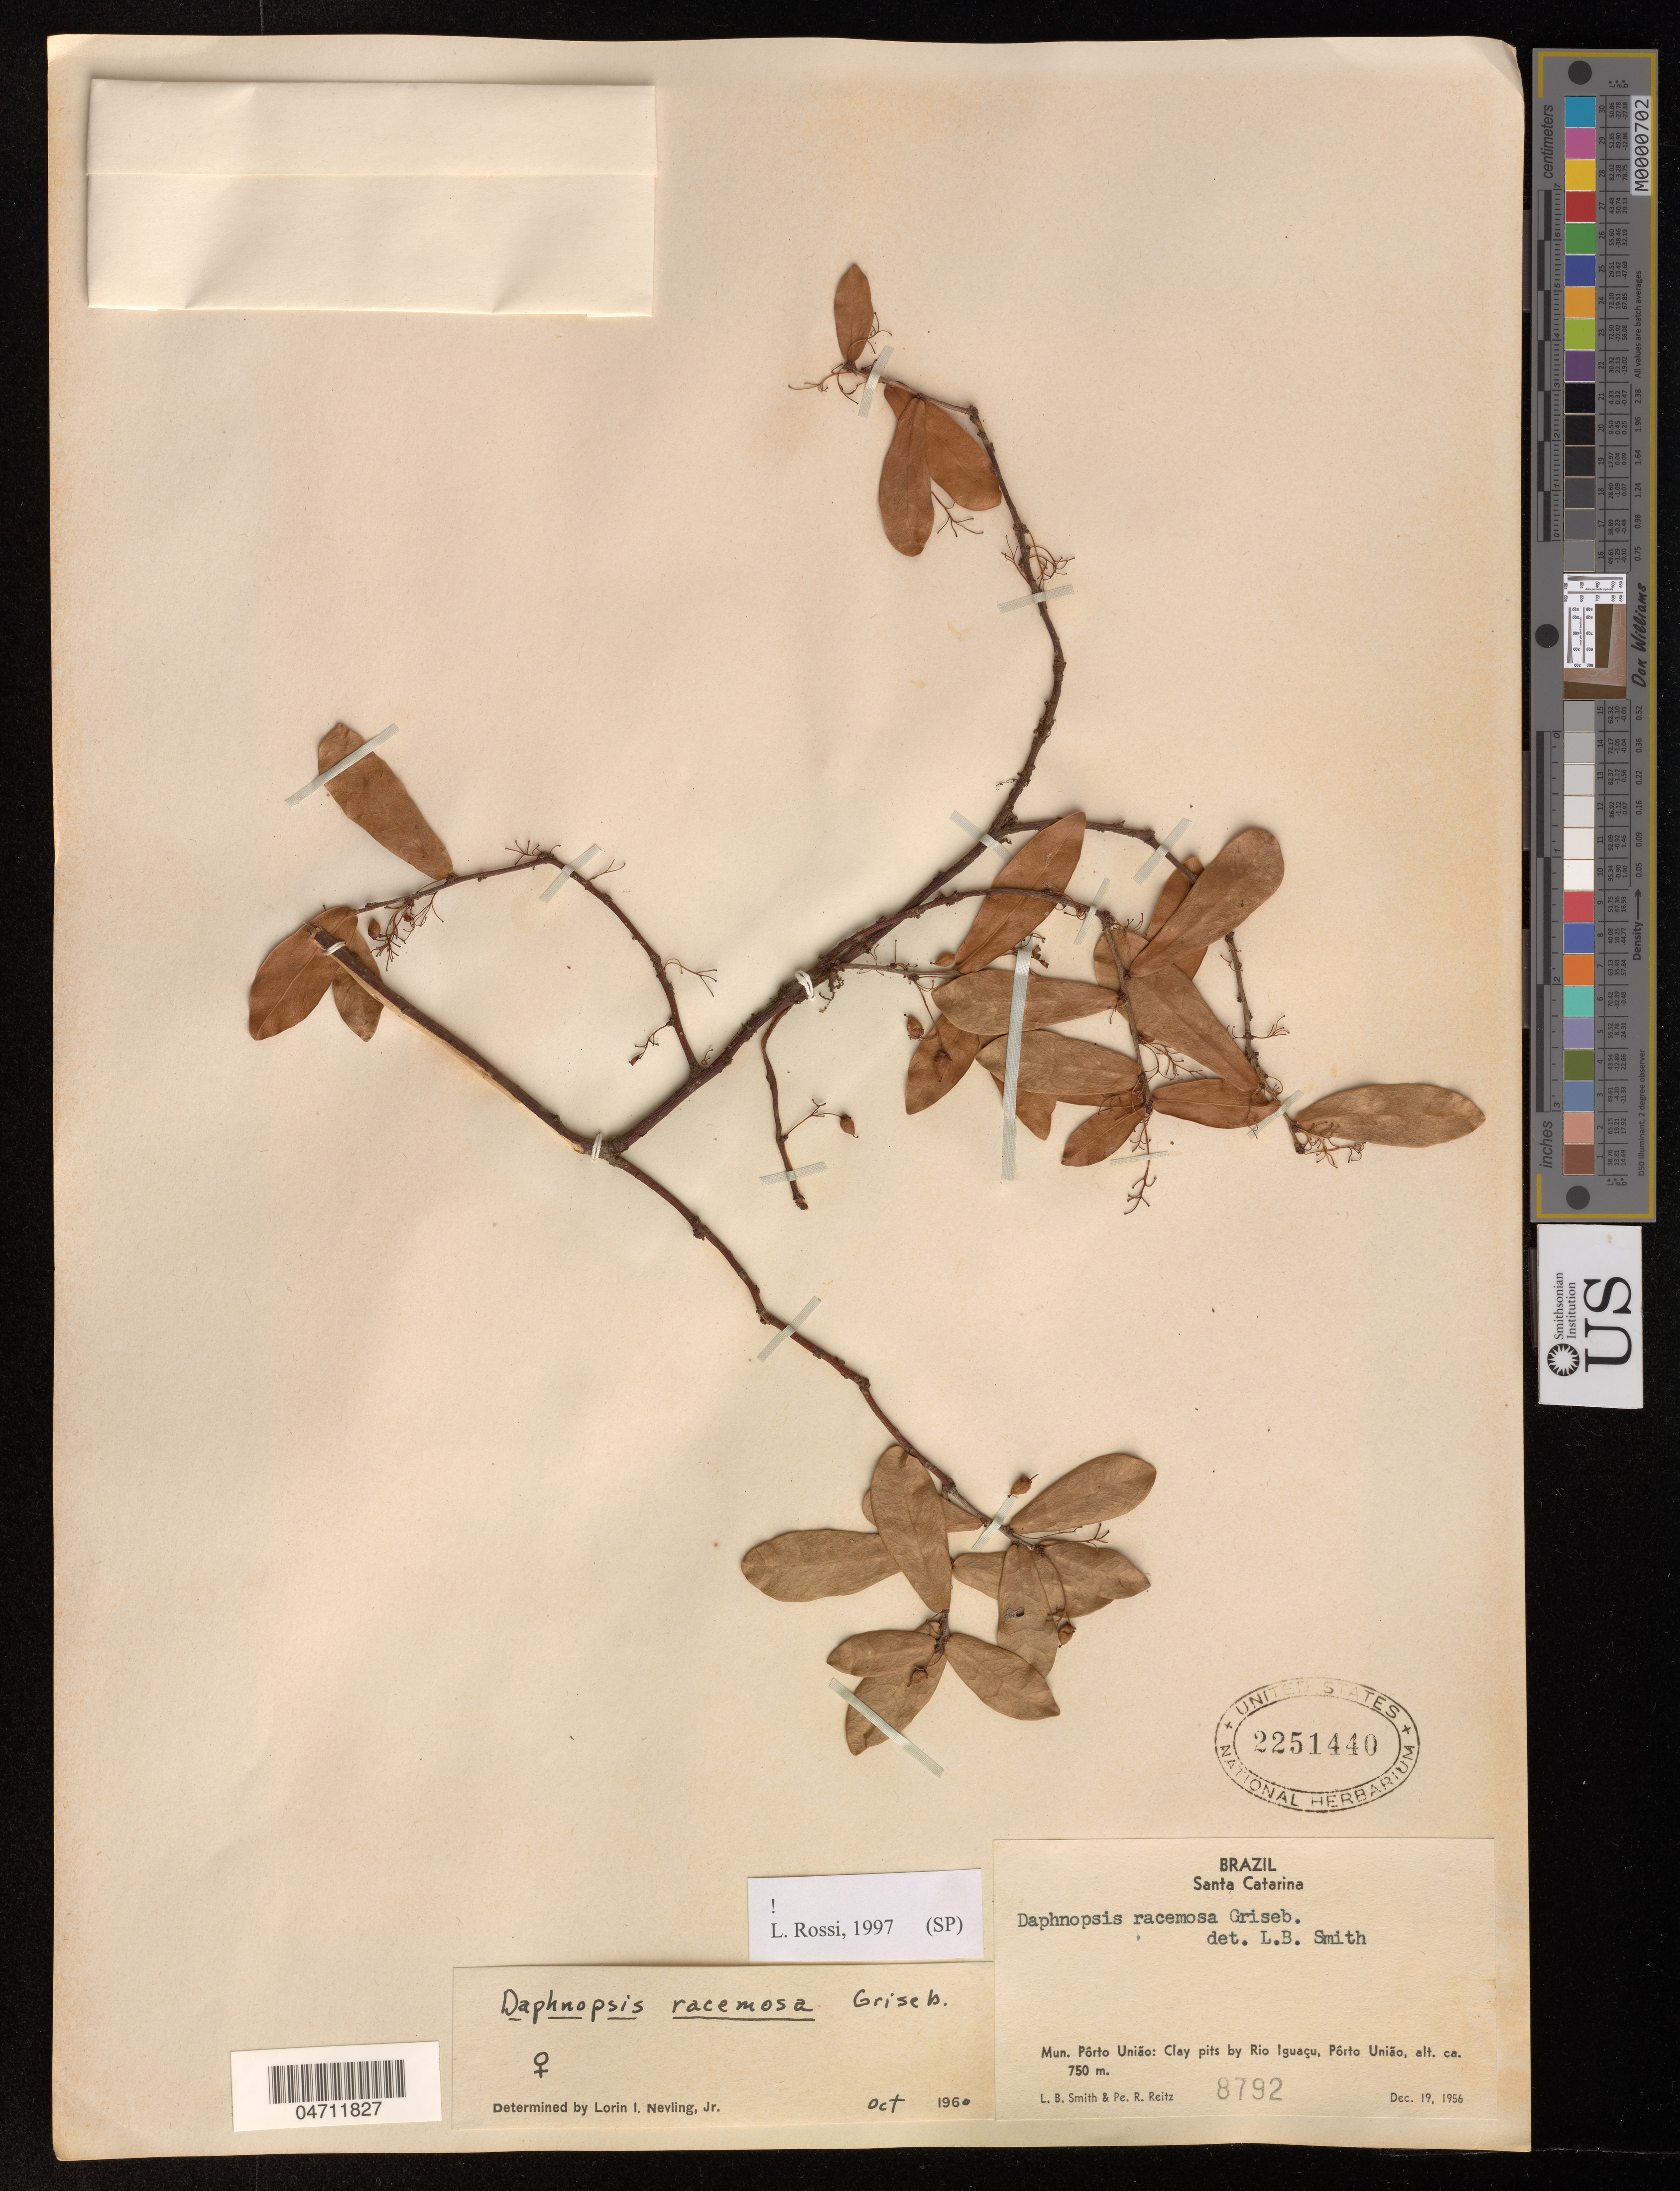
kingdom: Plantae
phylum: Tracheophyta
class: Magnoliopsida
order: Malvales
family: Thymelaeaceae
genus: Daphnopsis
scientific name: Daphnopsis racemosa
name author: Griseb.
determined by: Rossi, L.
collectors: L. Smith & R. Reitz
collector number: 8792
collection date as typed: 19 Dec 1956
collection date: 1956-12-19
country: Brazil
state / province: Santa Catarina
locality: Porto Uniao mun., e. of porto uniao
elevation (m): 750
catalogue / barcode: US 2251440